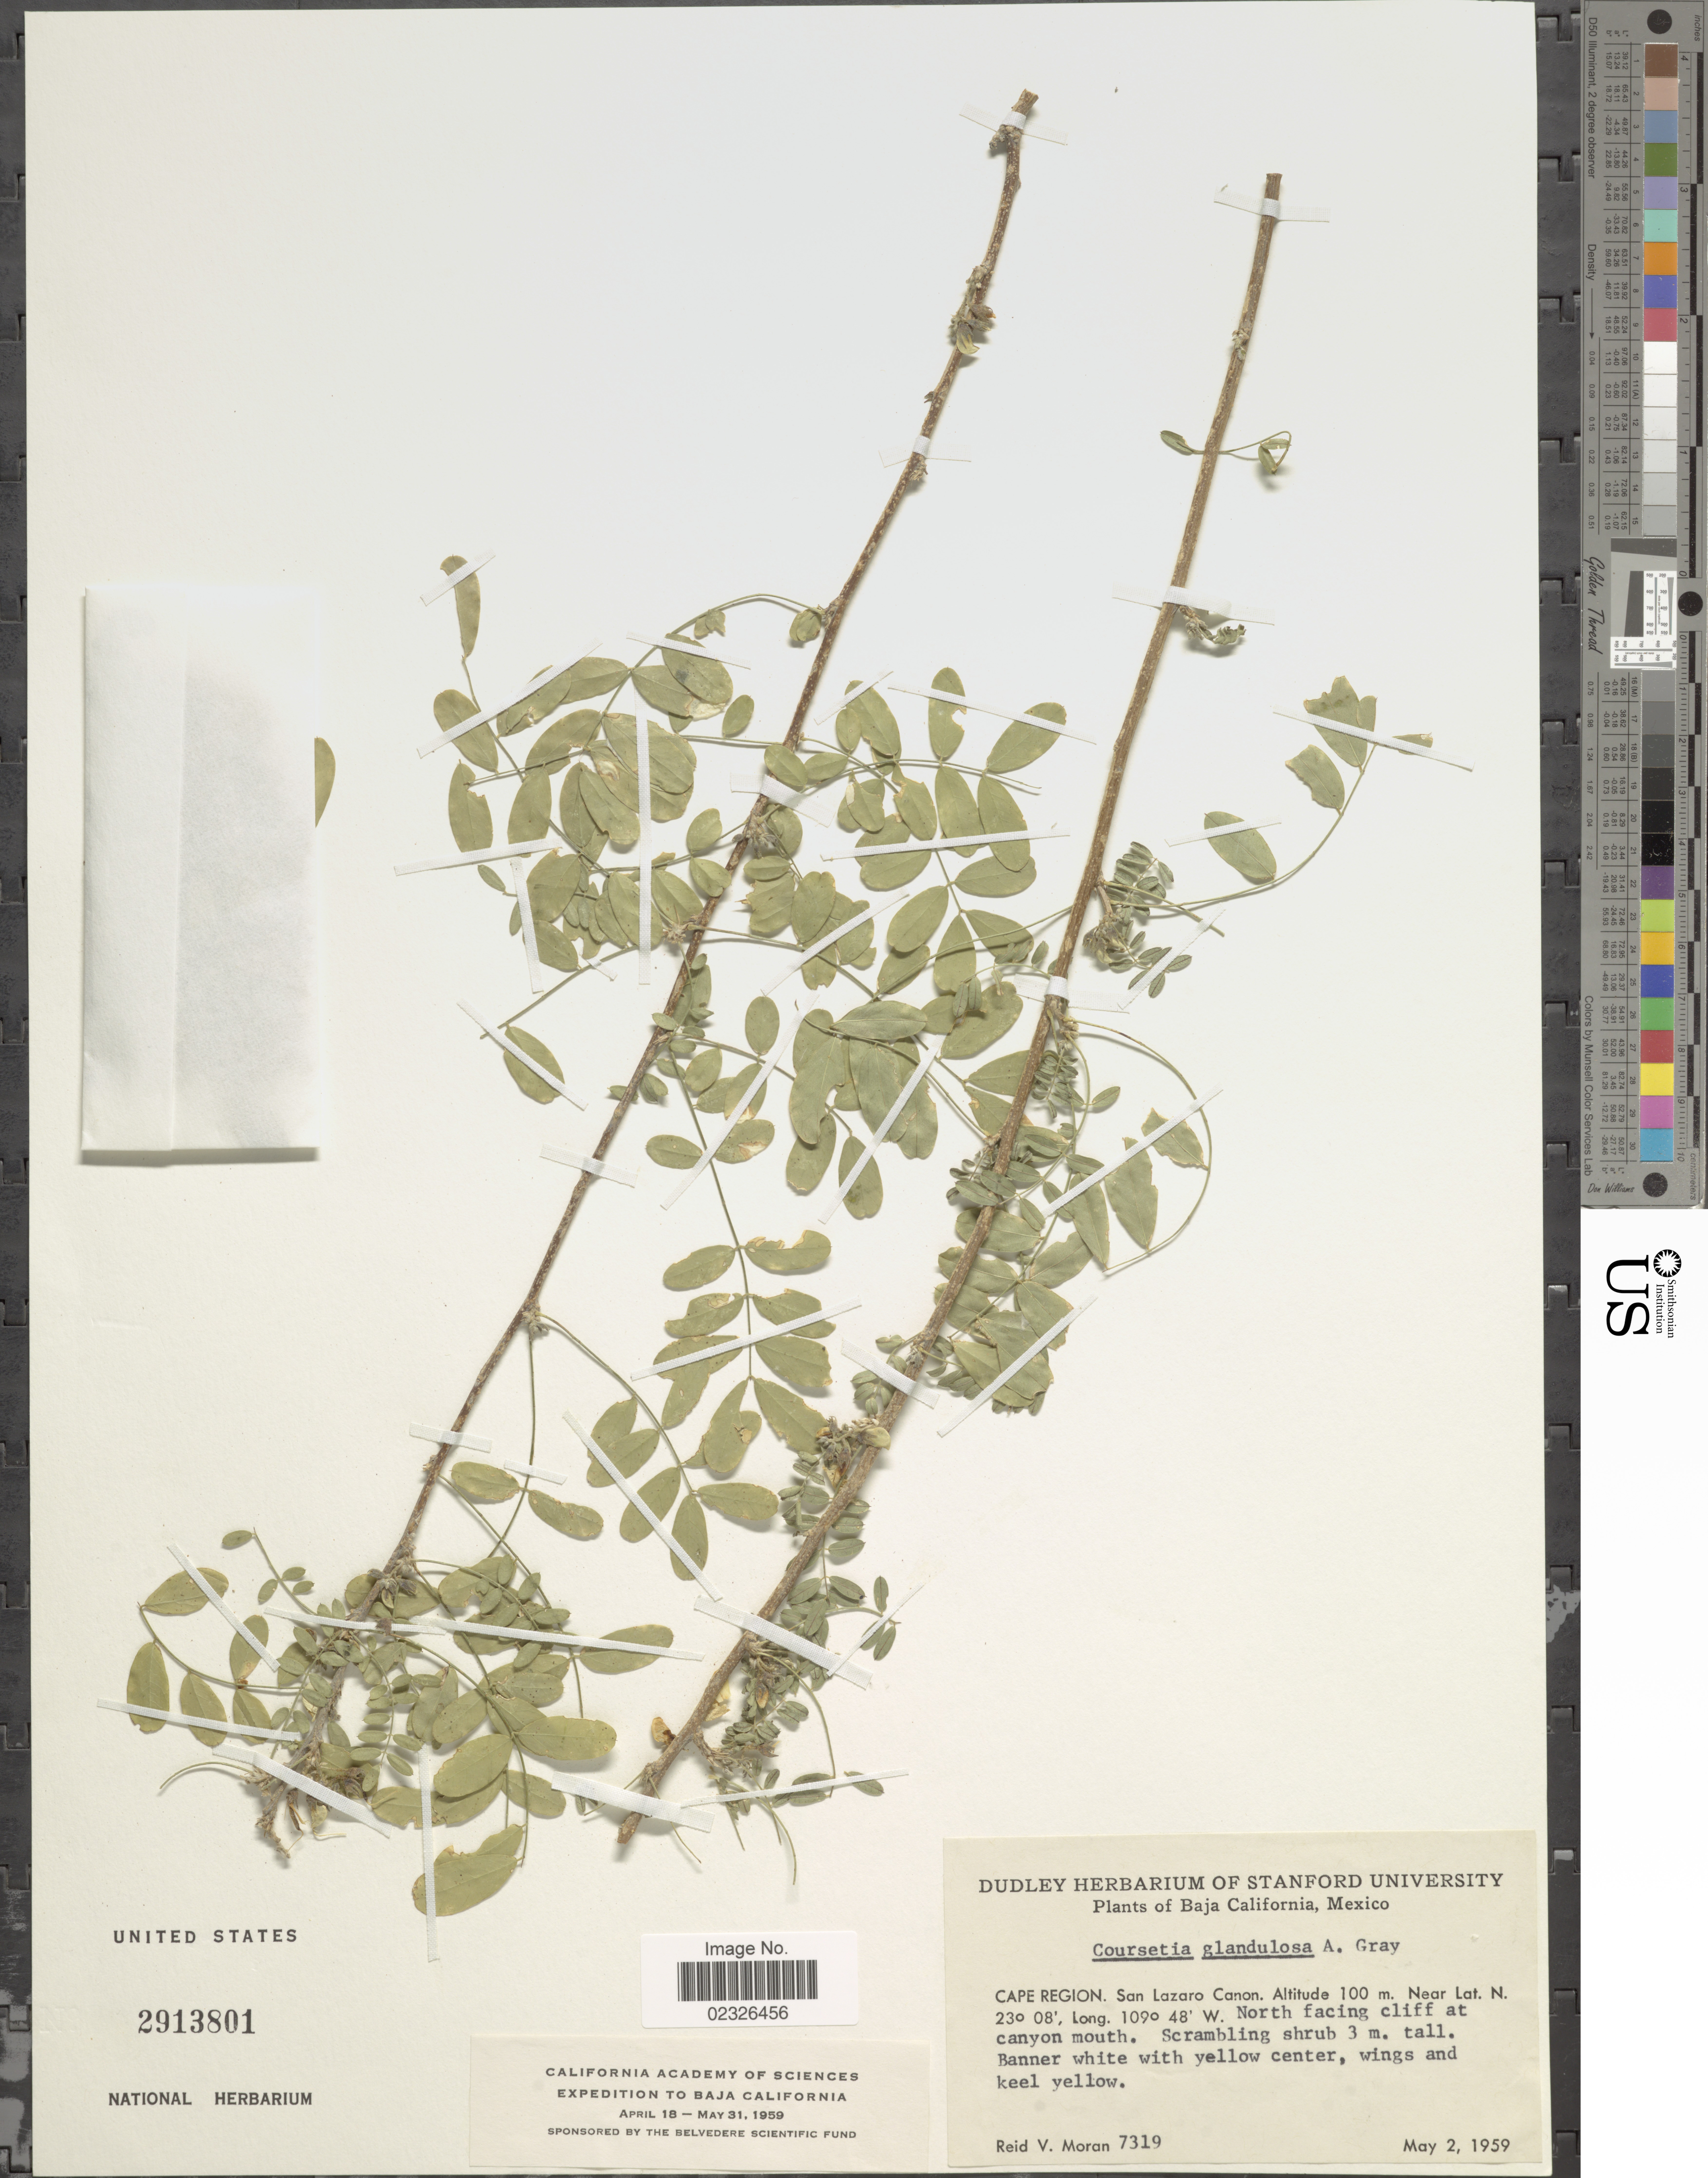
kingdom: Plantae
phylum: Tracheophyta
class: Magnoliopsida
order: Fabales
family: Fabaceae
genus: Coursetia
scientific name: Coursetia glandulosa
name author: A. Gray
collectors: R. V. Moran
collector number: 7319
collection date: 1959-05-02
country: Mexico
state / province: Baja California Sur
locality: Cape Region. San Lazaro Canon. North facing cliff at canyon mouth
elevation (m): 100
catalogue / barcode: US 2913801